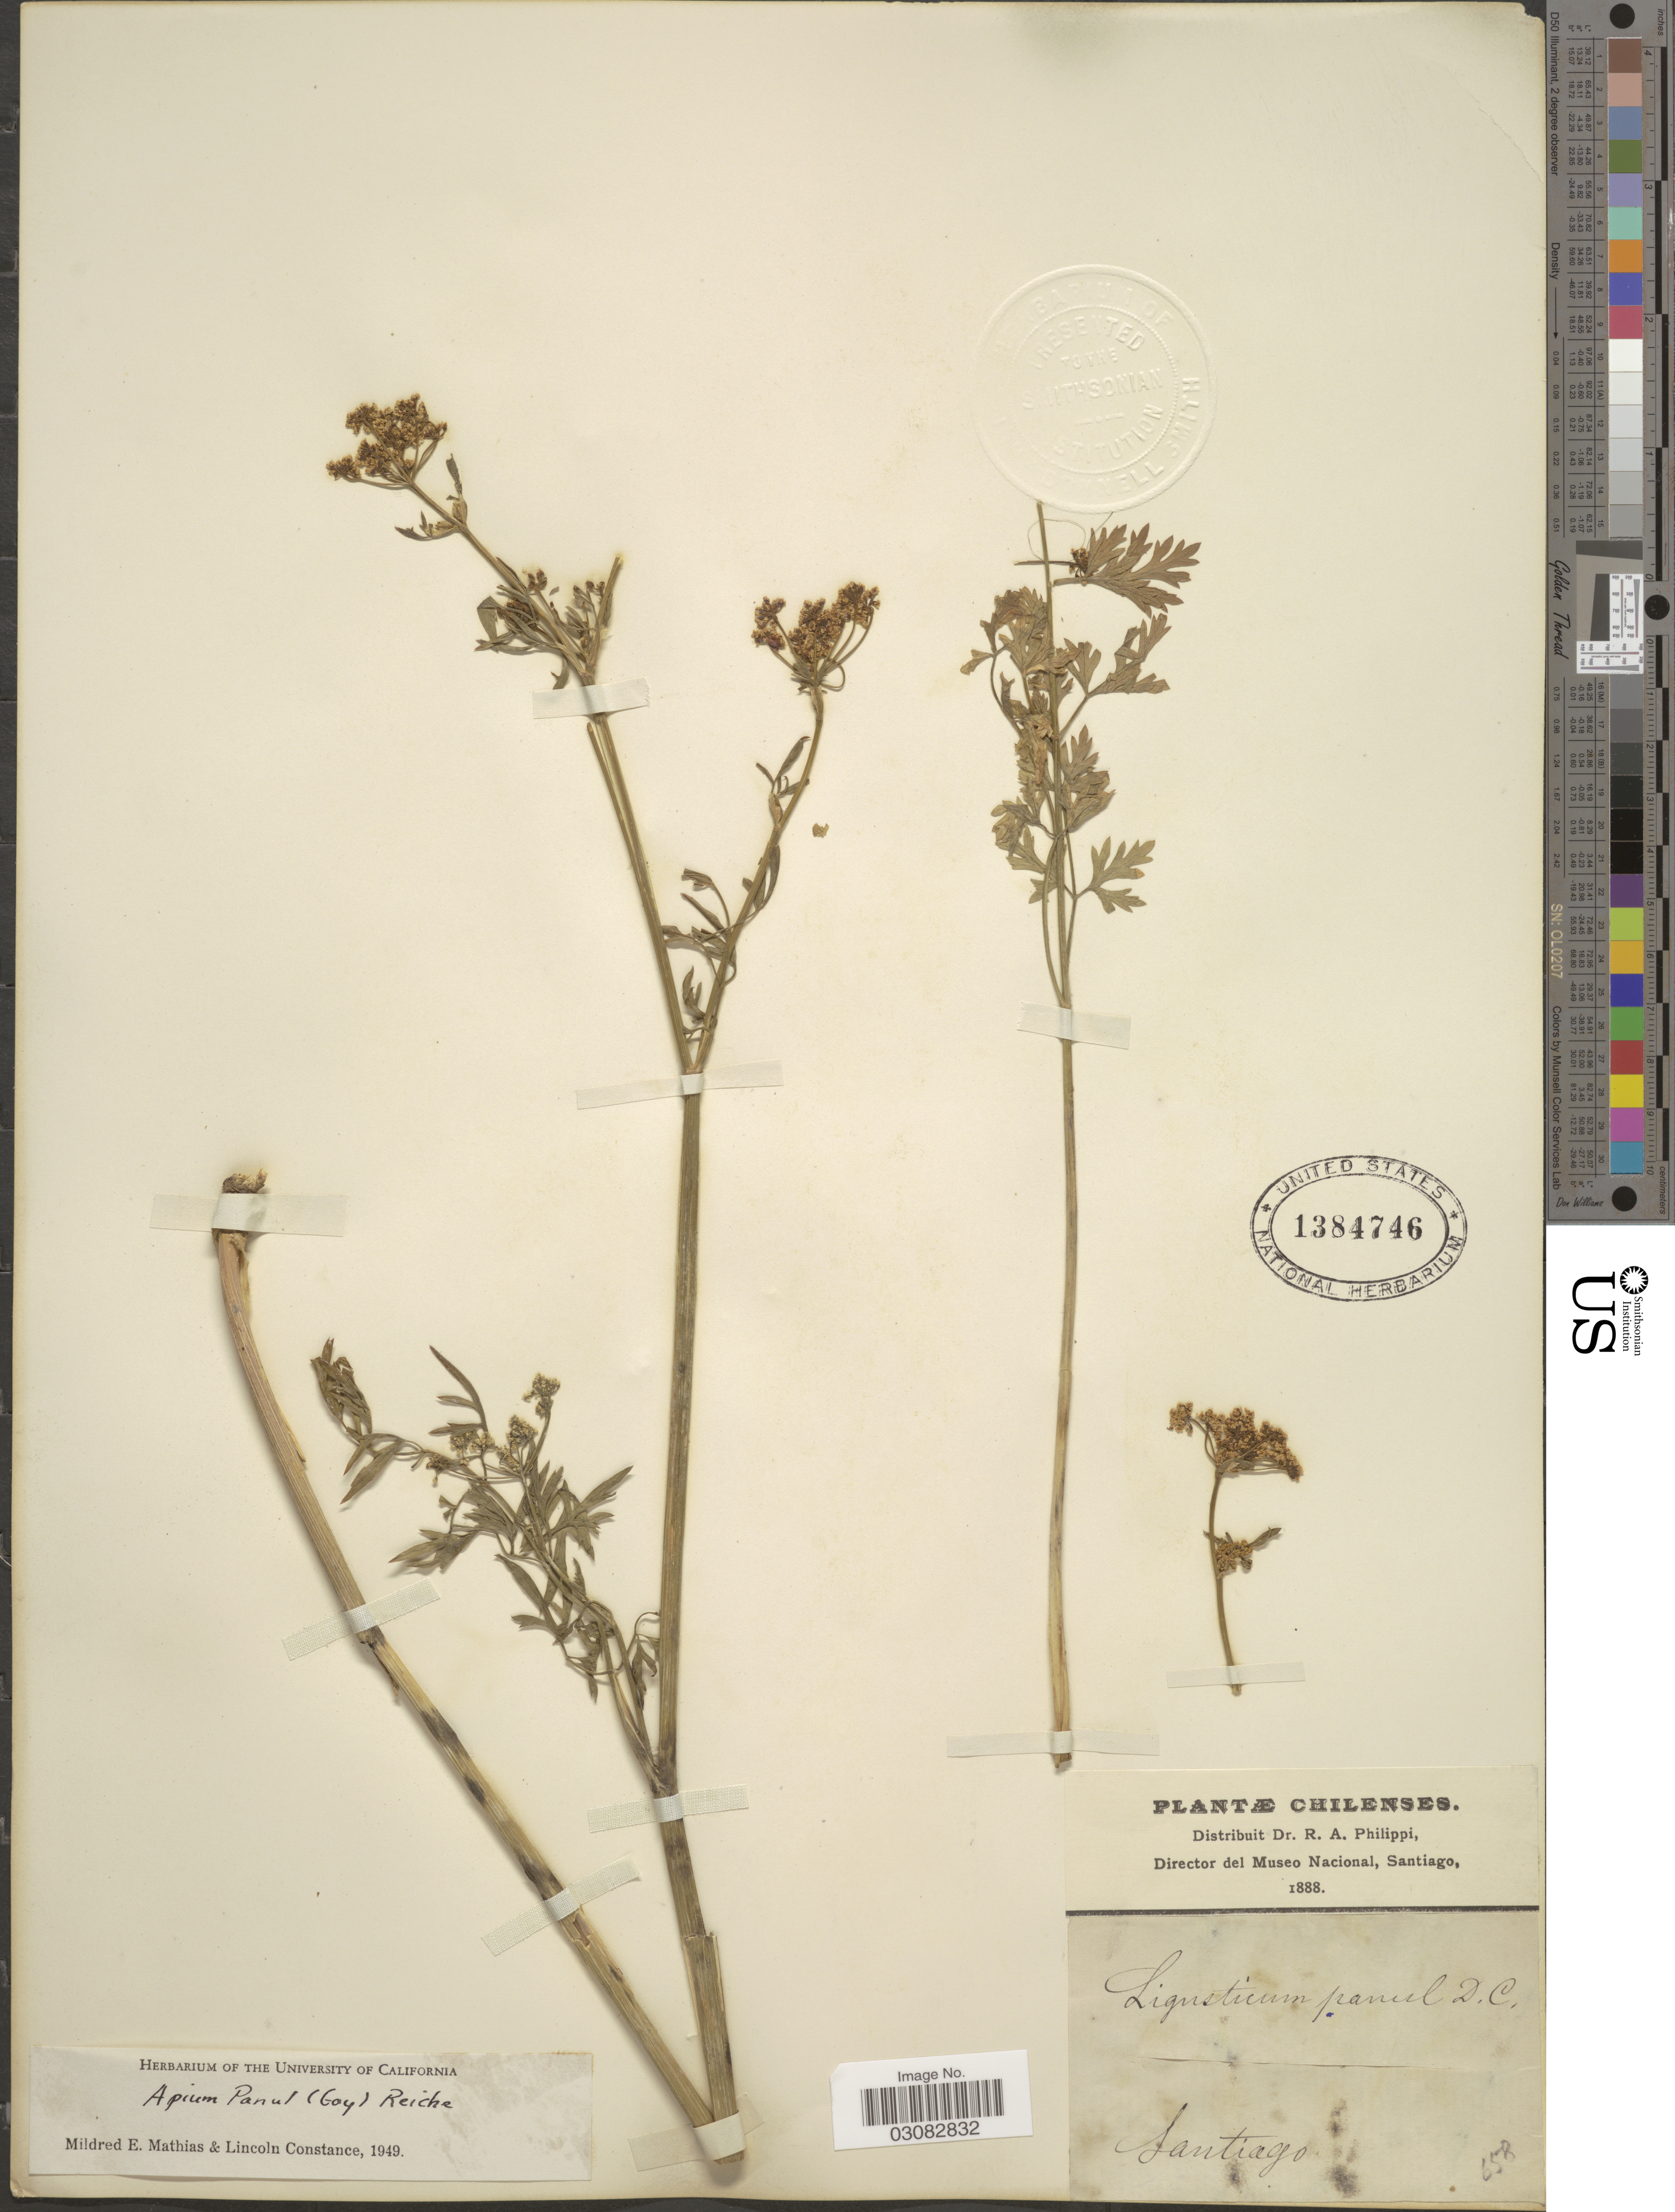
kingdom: Plantae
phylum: Tracheophyta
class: Magnoliopsida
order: Apiales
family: Apiaceae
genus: Apium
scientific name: Apium panul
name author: Reiche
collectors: ex. herb. R.A. Philippi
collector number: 658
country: Chile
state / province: Región Metropolitana (RM)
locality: Santiago.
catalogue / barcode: US 1384746